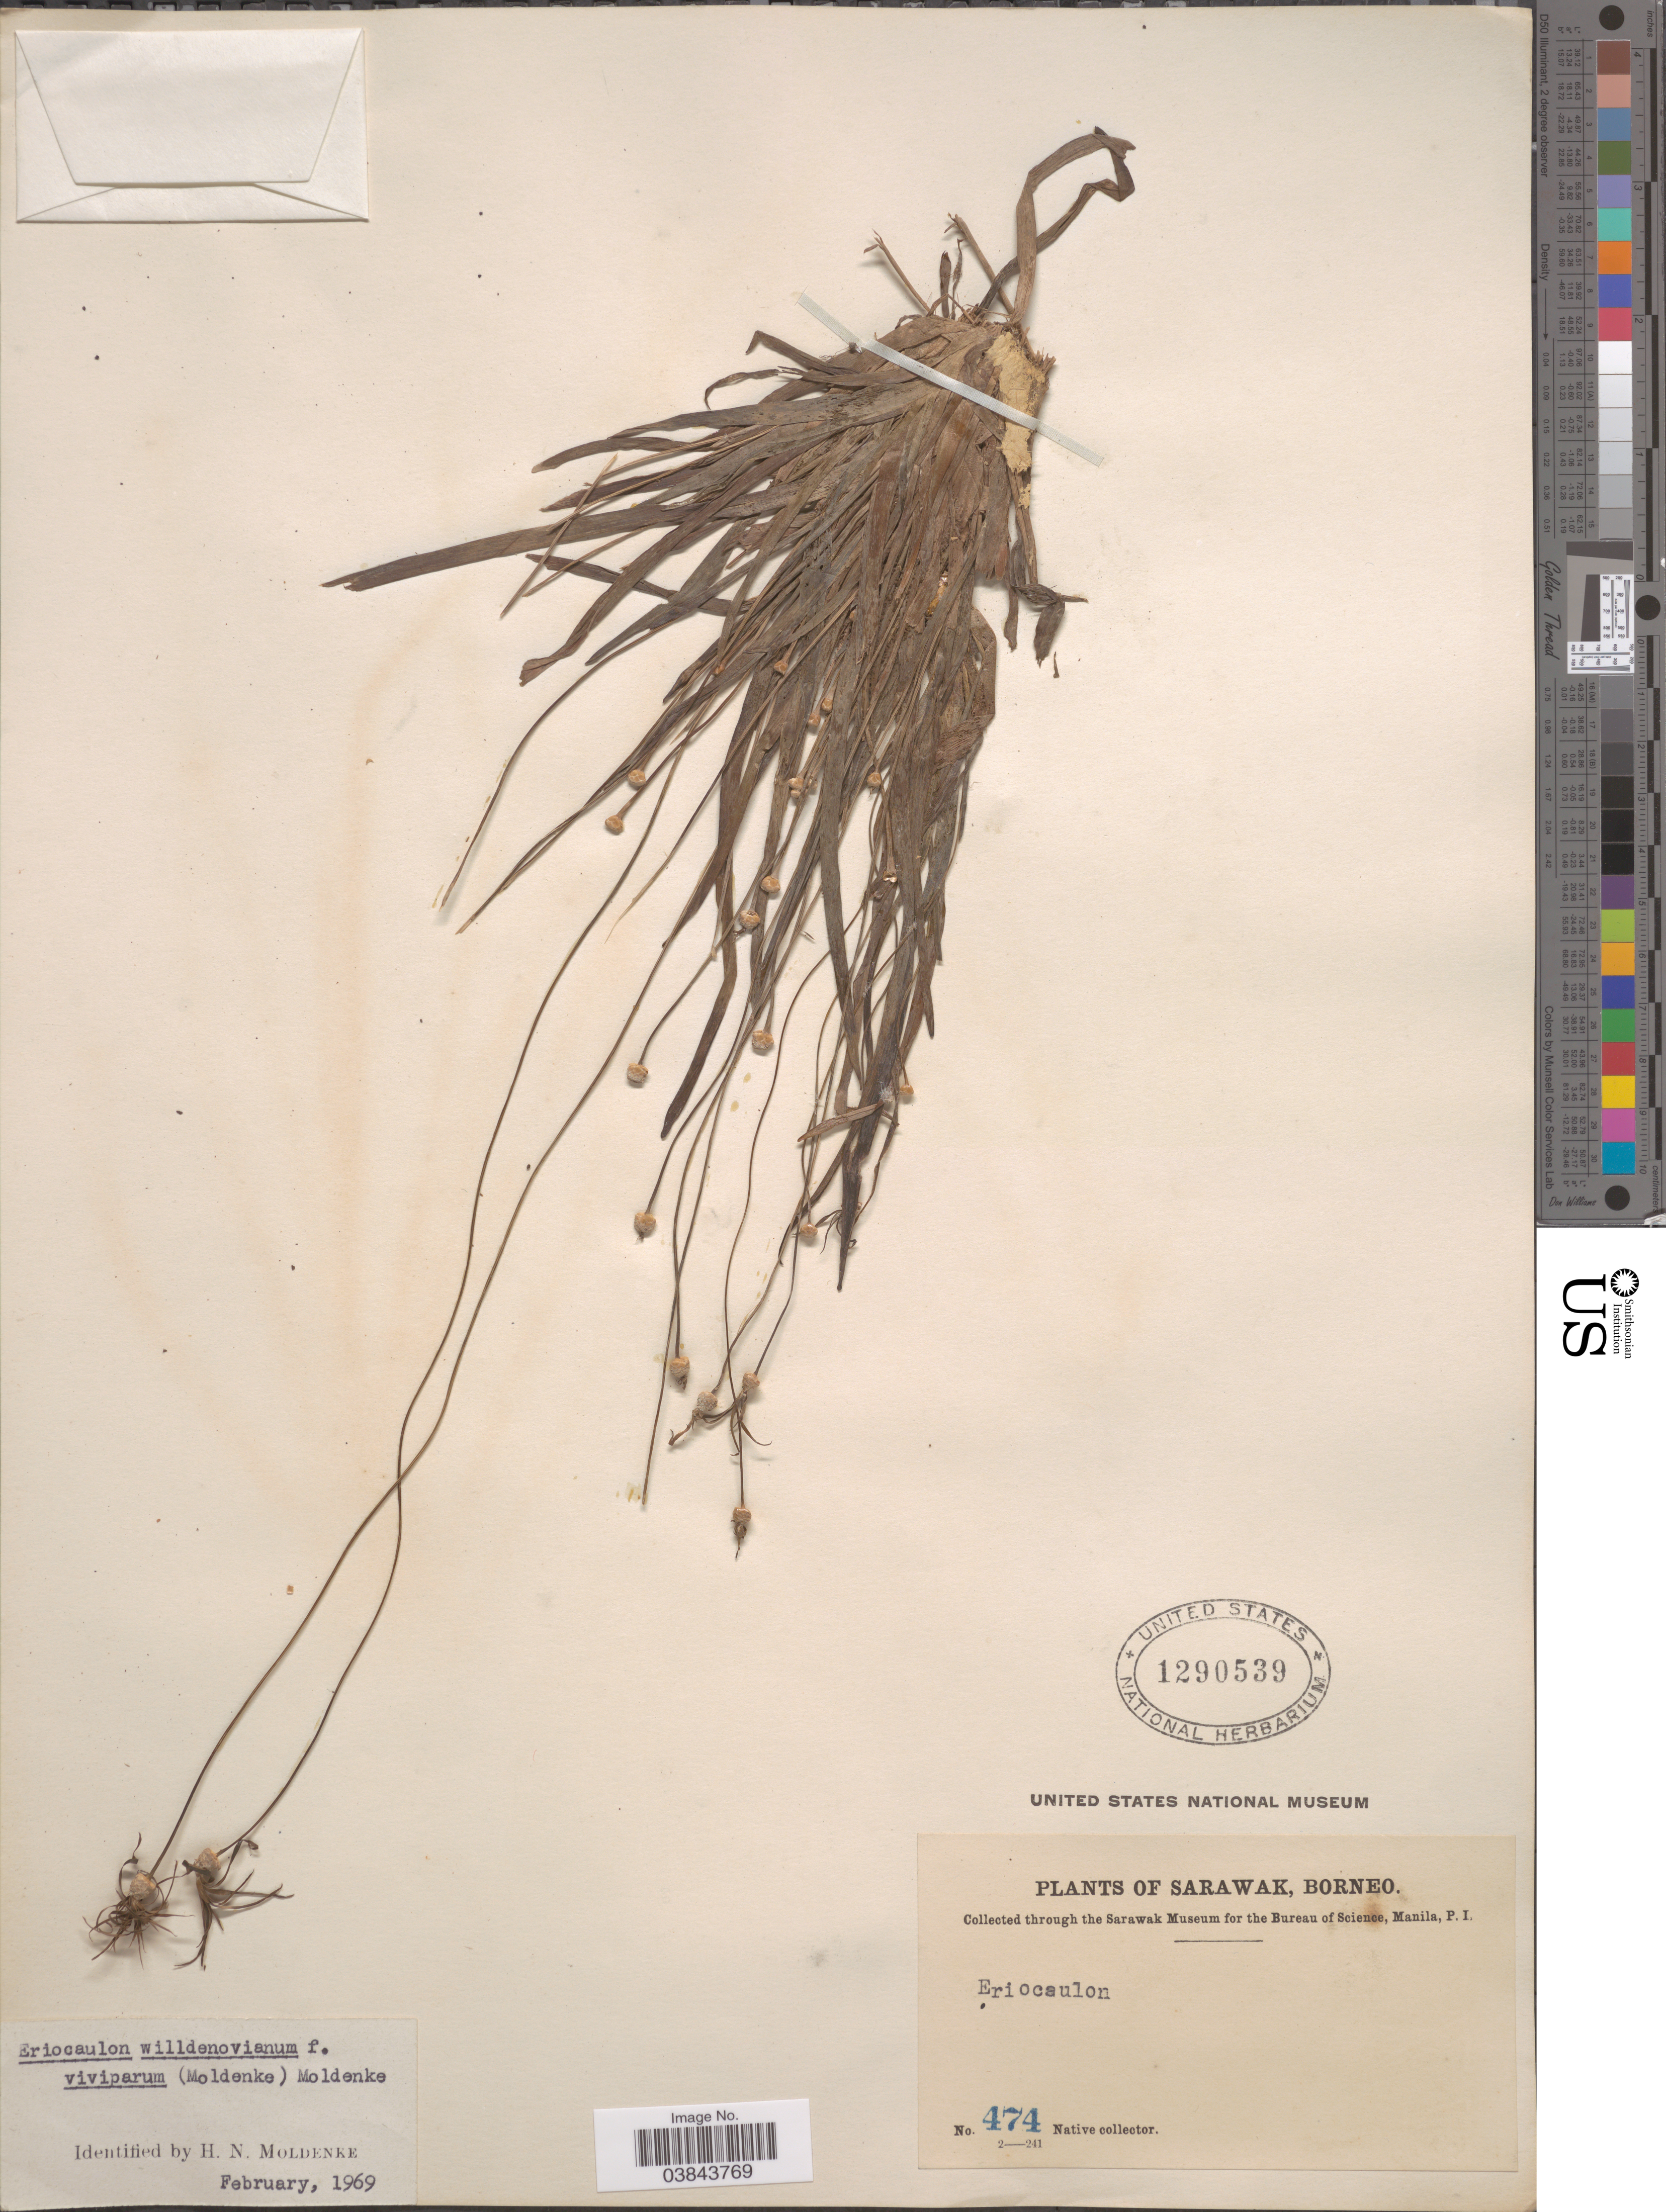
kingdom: Plantae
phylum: Tracheophyta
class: Liliopsida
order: Poales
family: Eriocaulaceae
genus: Eriocaulon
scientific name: Eriocaulon willdenovianum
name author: Moldenke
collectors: Native collector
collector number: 474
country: Malaysia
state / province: Sarawak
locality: Borneo.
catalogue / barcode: US 1290539